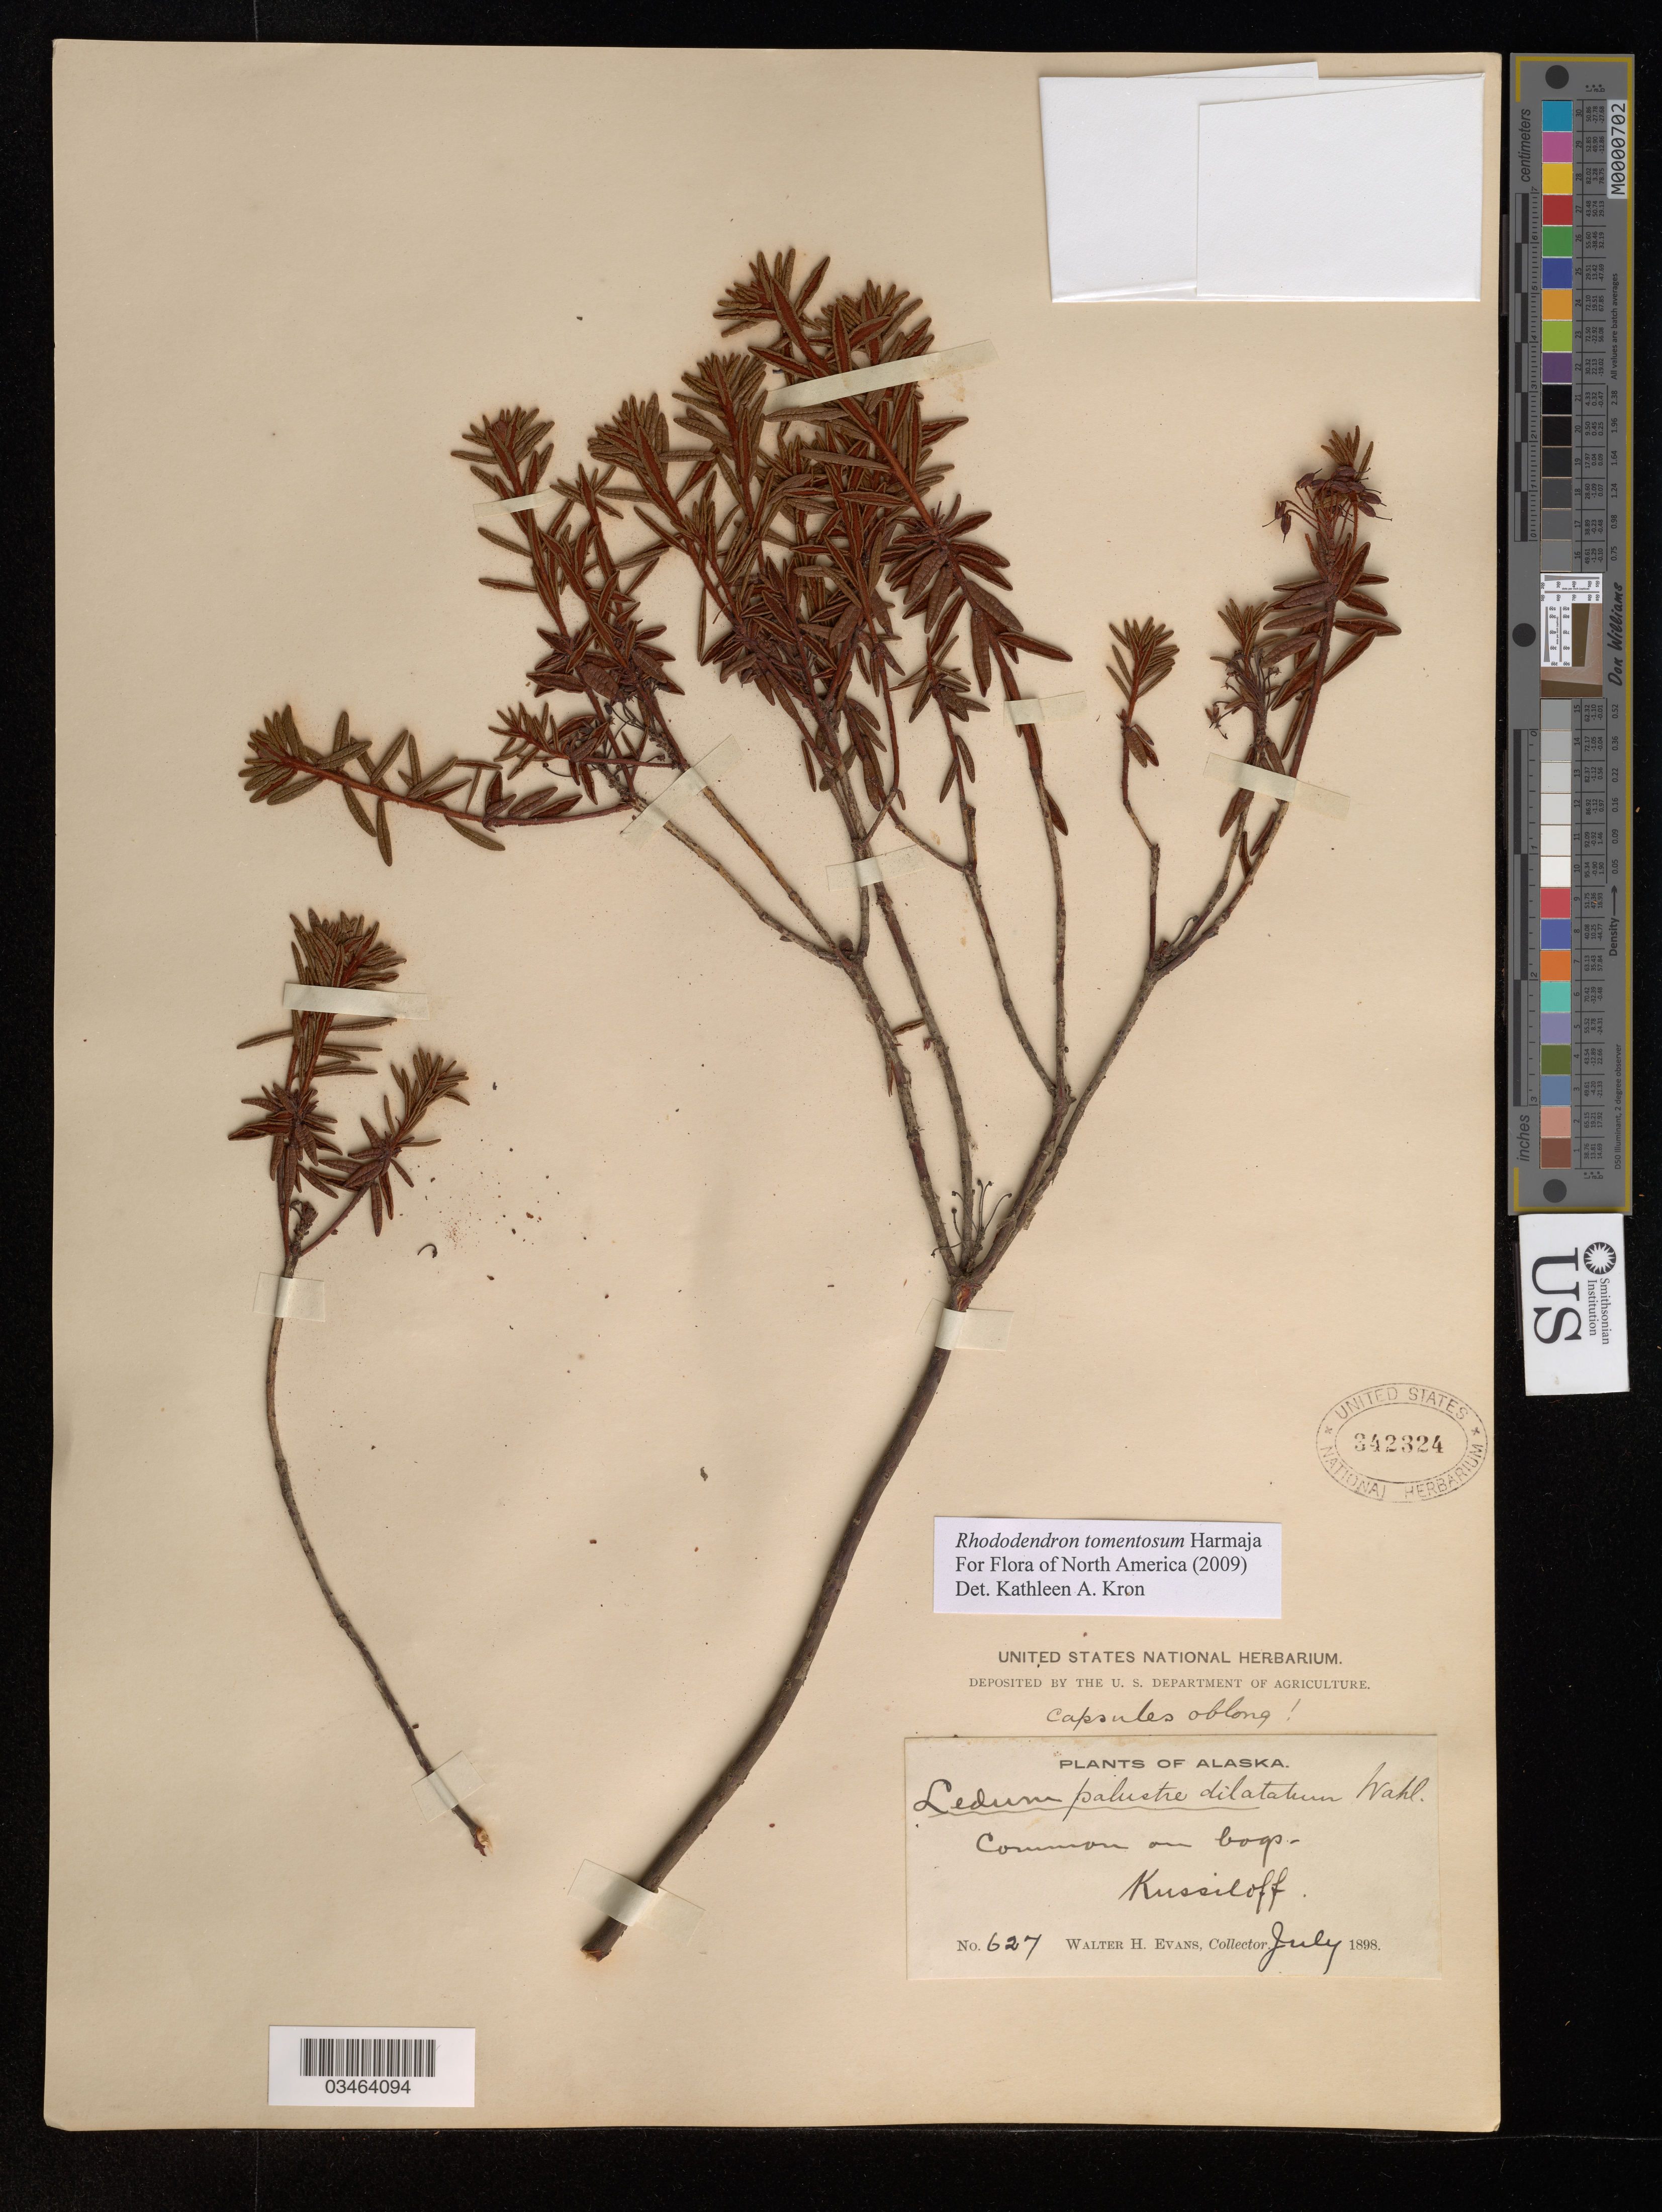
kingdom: Plantae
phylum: Tracheophyta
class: Magnoliopsida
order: Ericales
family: Ericaceae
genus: Rhododendron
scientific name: Rhododendron tomentosum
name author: Harmaja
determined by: Kron, K. A.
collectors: W. H. Evans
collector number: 627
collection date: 1898-07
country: United States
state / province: Alaska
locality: Kussiloff.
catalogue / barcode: US 342324